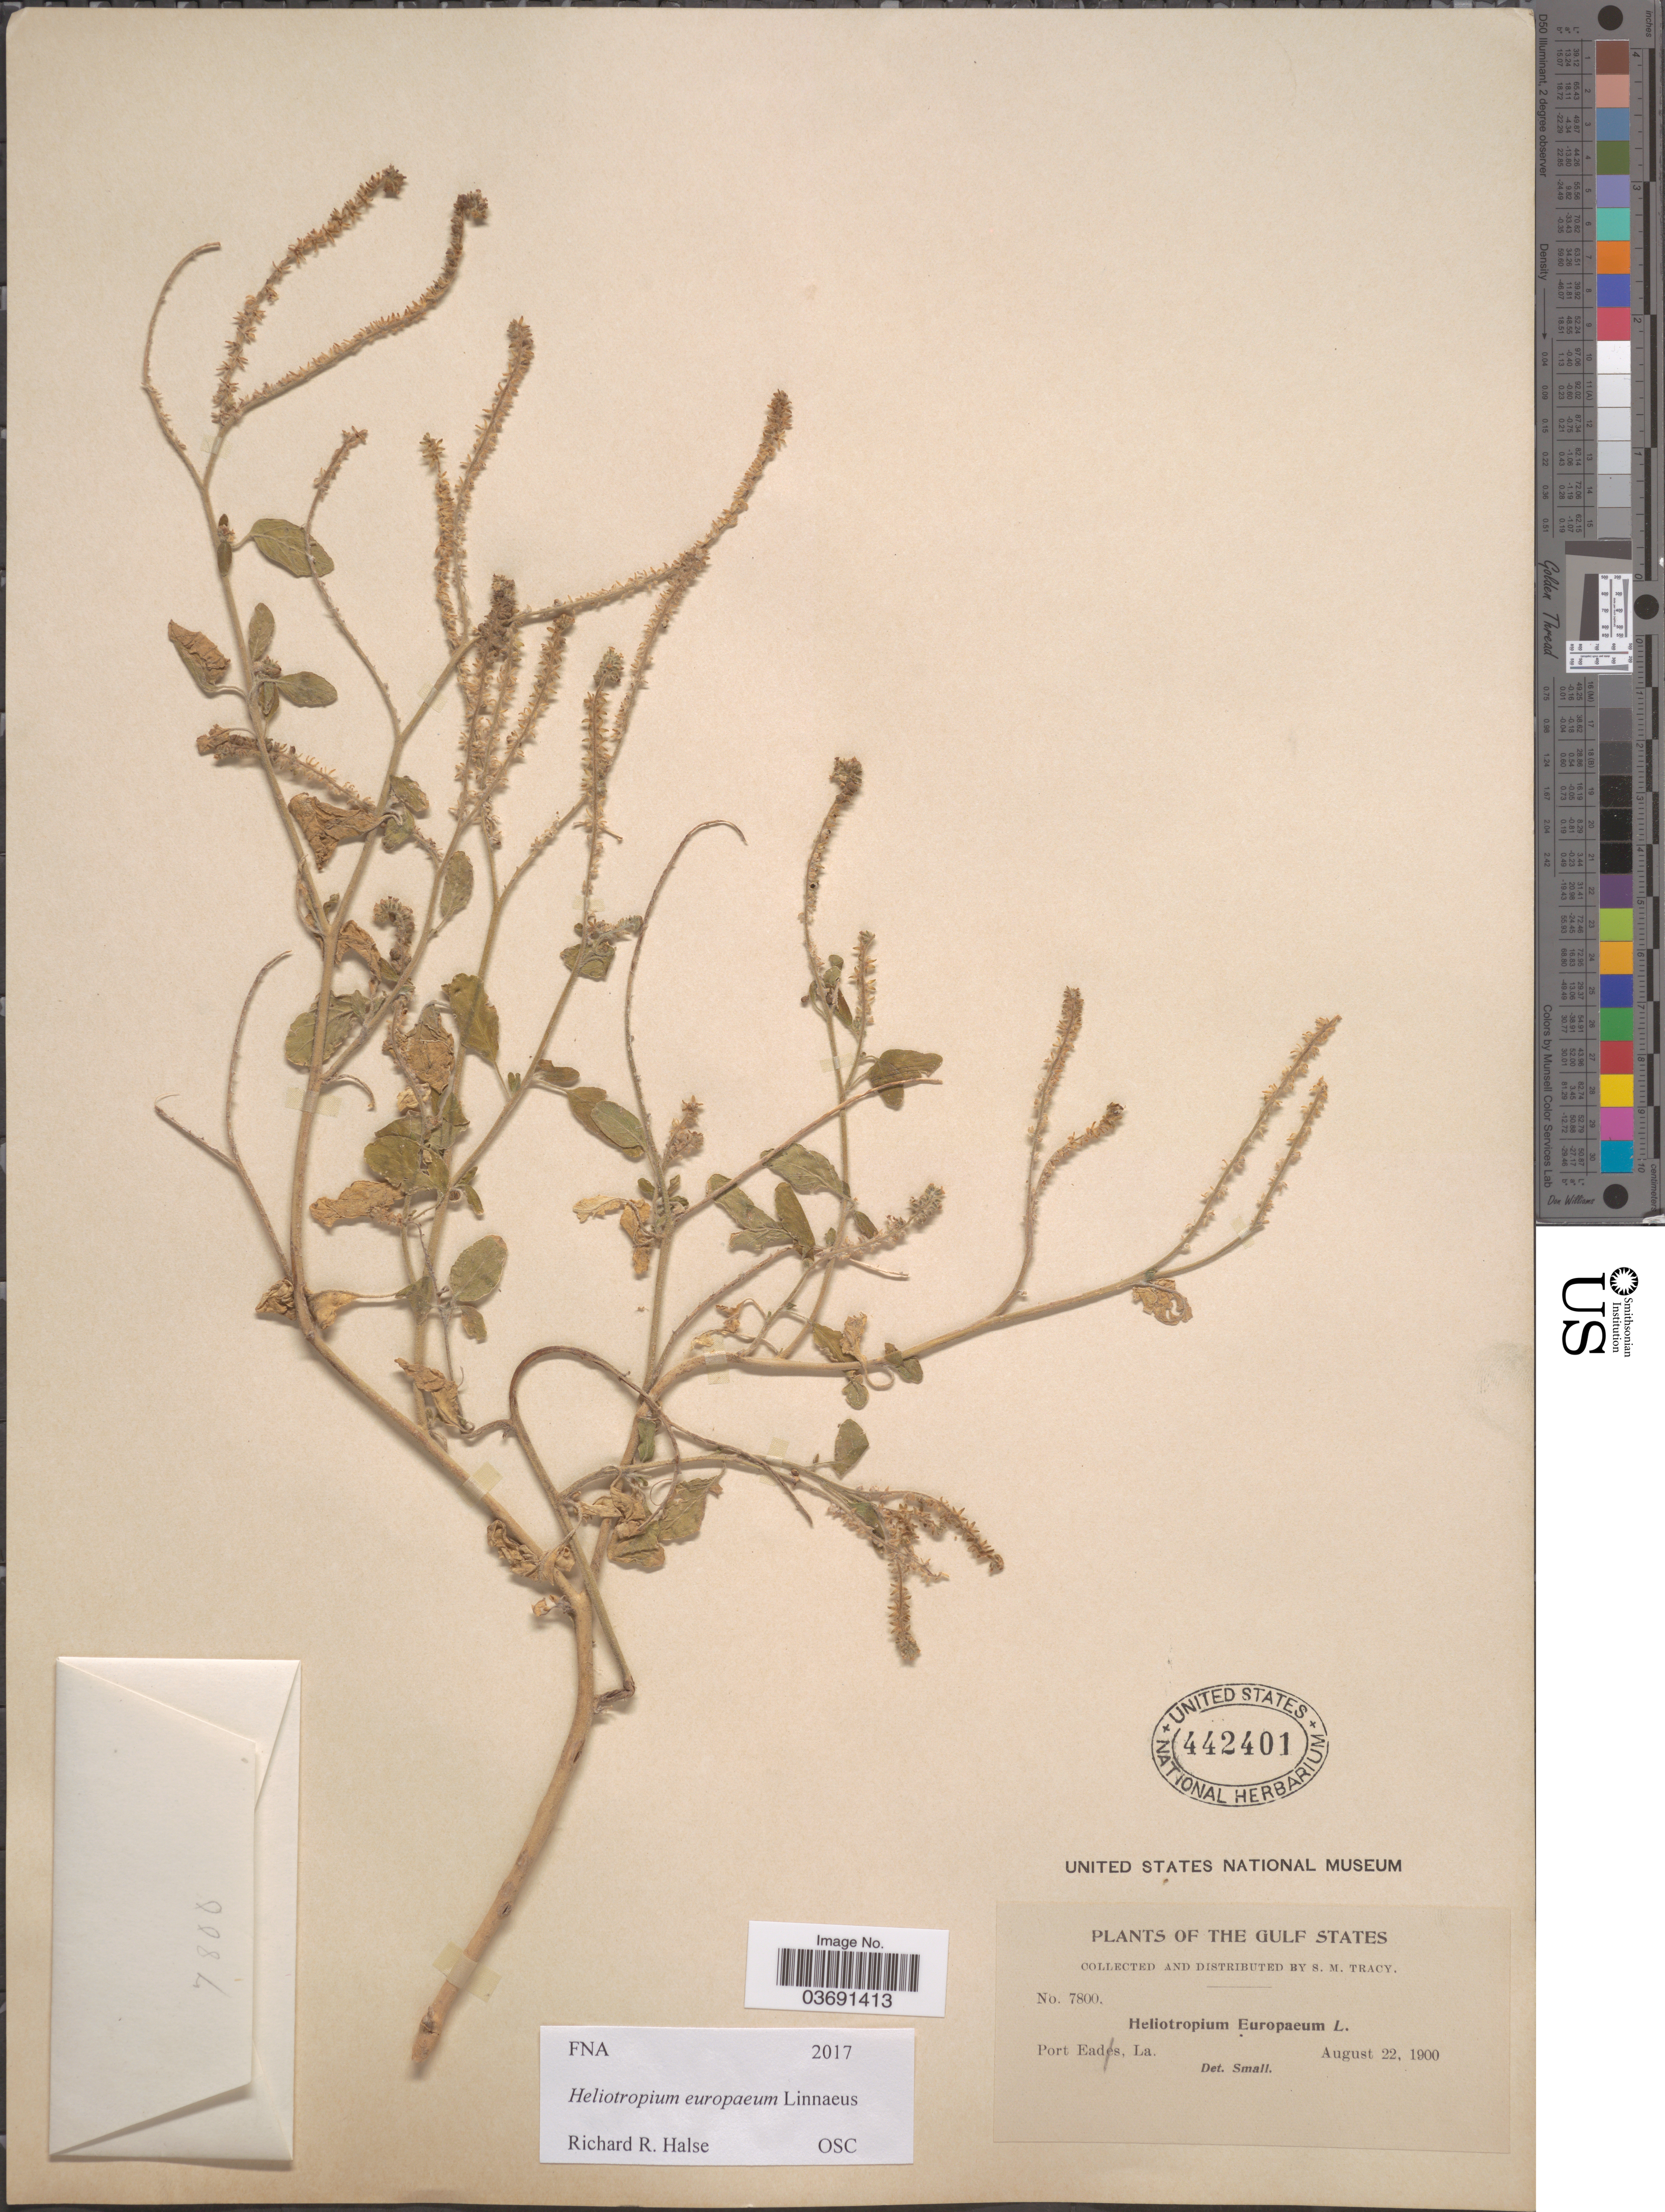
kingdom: Plantae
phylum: Tracheophyta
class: Magnoliopsida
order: Boraginales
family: Heliotropiaceae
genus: Heliotropium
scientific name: Heliotropium europaeum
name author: L.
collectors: S. M. Tracy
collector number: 7800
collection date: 1900-08-22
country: United States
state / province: Louisiana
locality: The Gulf States. Port Eads.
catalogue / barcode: US 442401